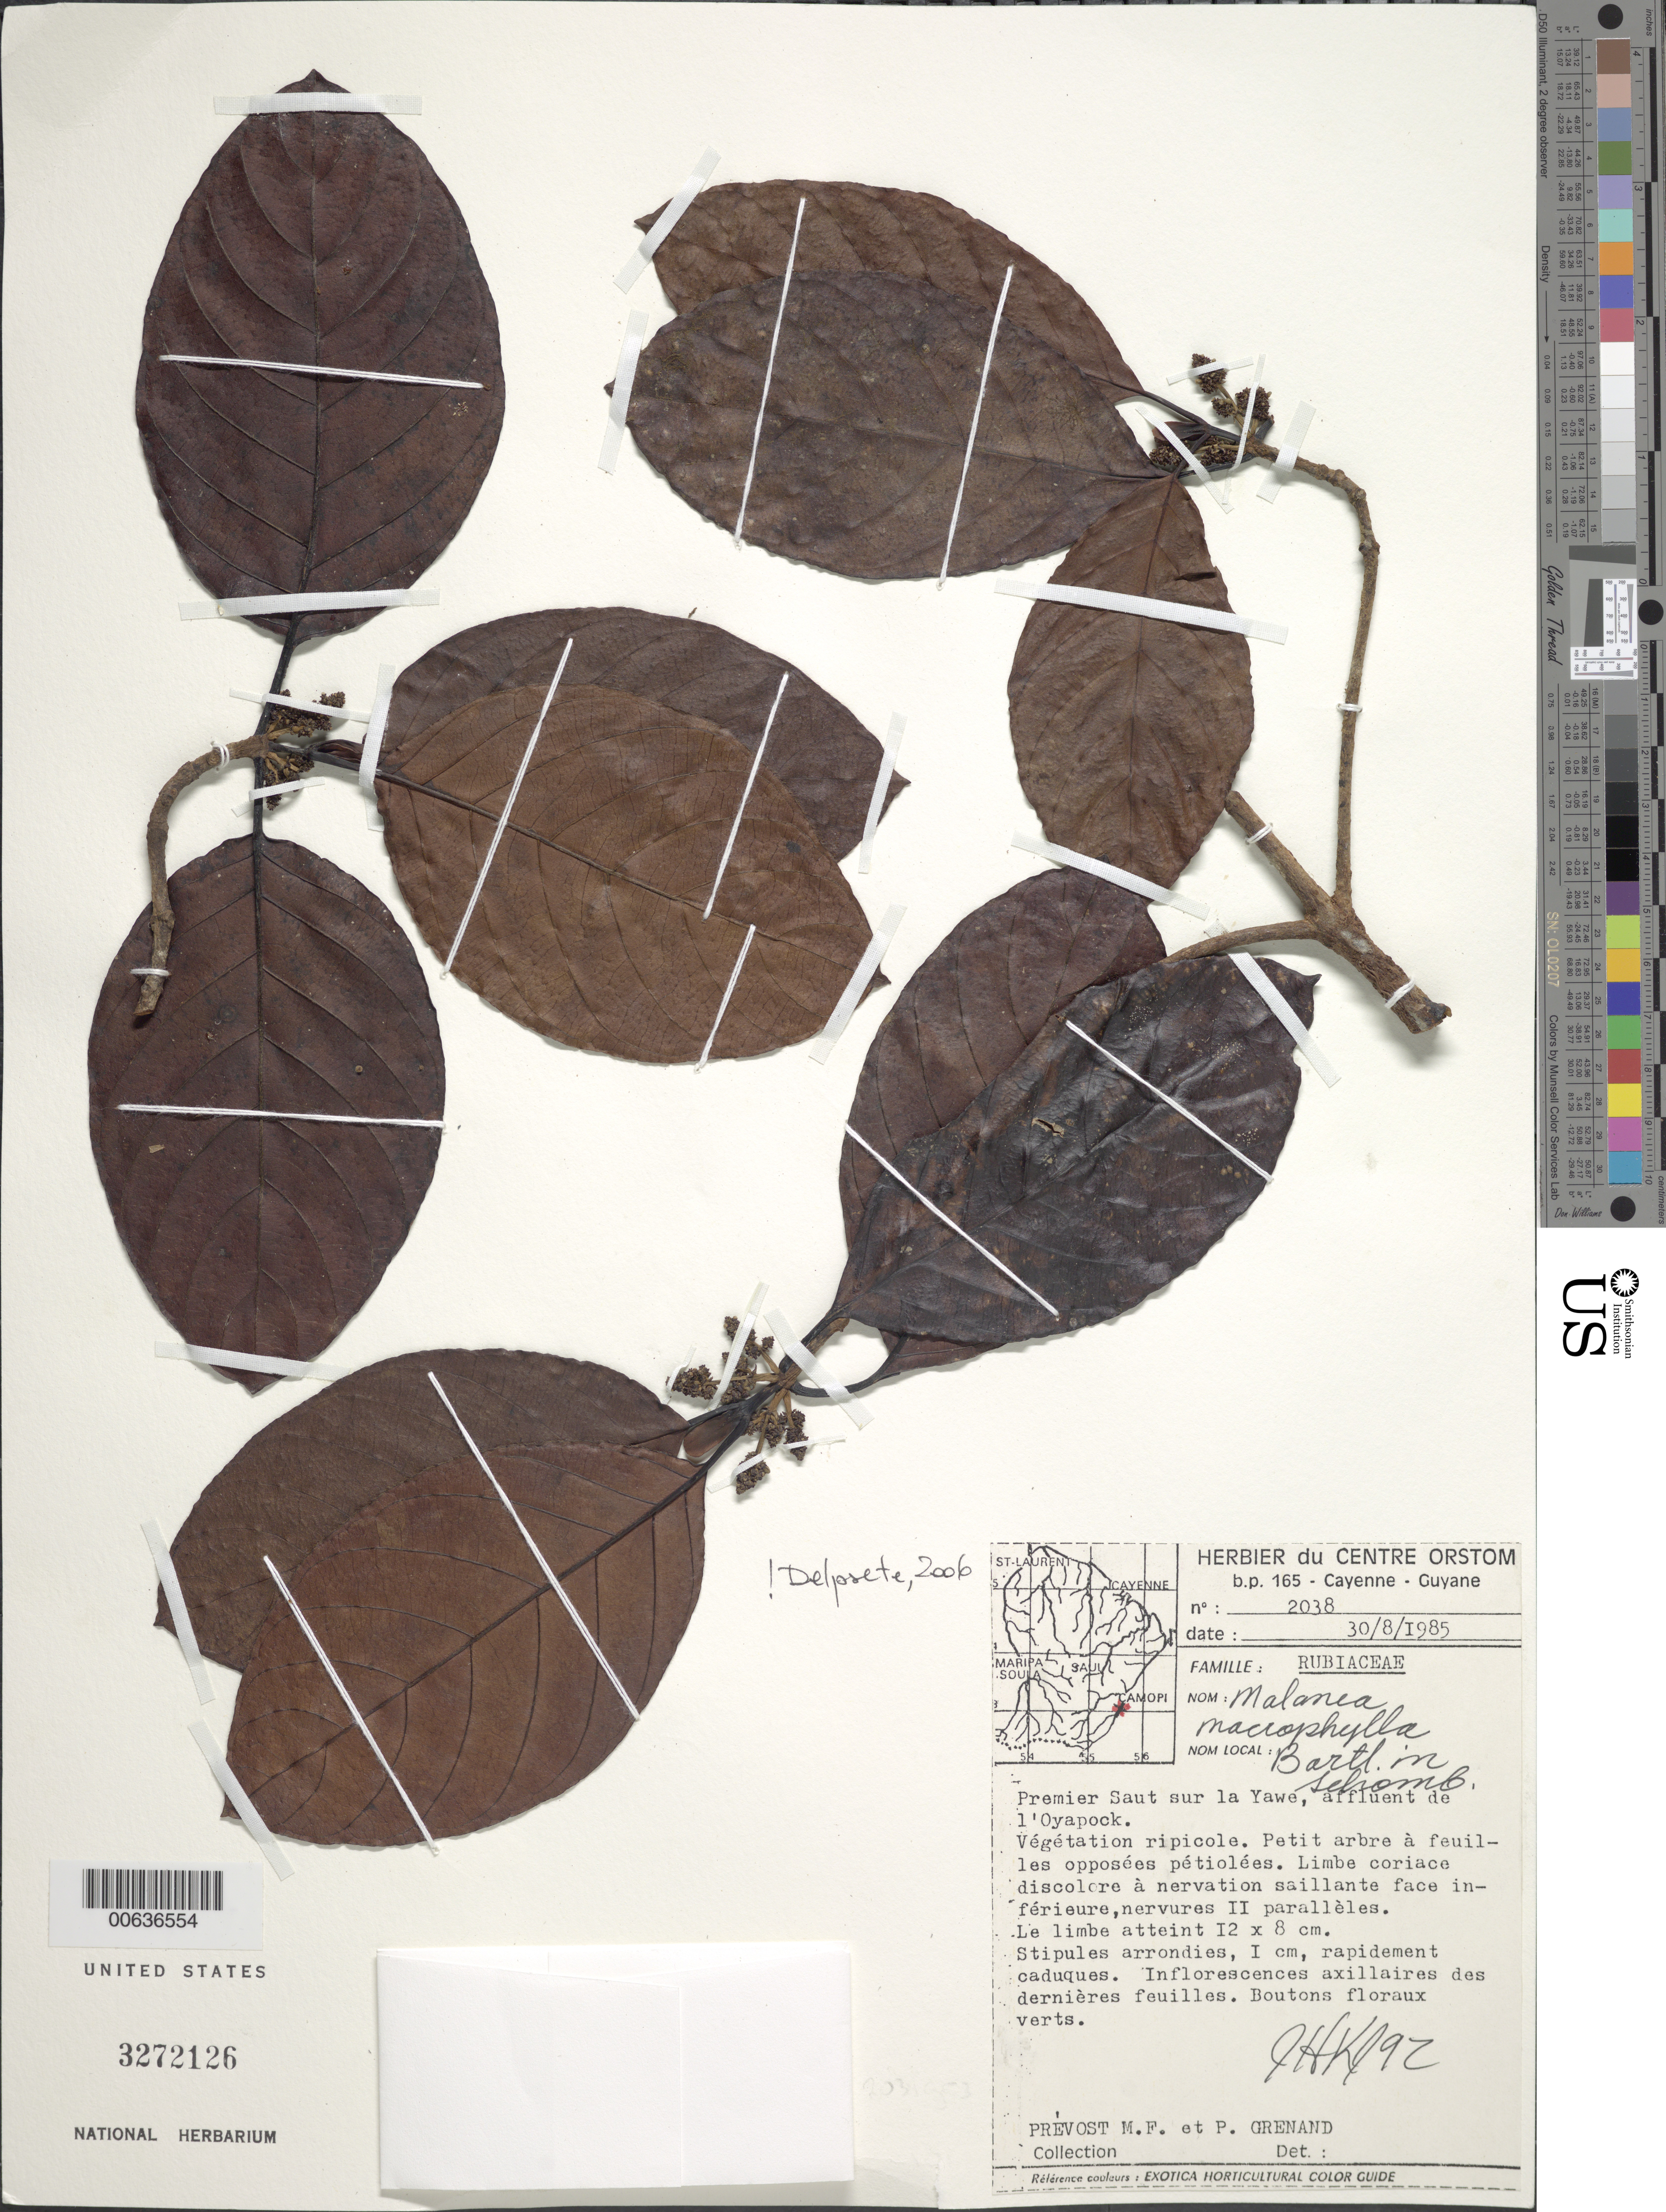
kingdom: Plantae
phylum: Tracheophyta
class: Magnoliopsida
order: Gentianales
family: Rubiaceae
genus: Malanea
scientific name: Malanea macrophylla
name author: Bartl. ex Griseb.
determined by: Delprete, P. G., Herb. de Guyane Cay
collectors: M.-F. Prévost & P. Grenand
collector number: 2038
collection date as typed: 30-Aug-85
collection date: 1985-08-30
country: French Guiana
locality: Premier Saut sur la Yawe, affluent de l'Oyapock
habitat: Vegetation ripicole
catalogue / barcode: US 3272126